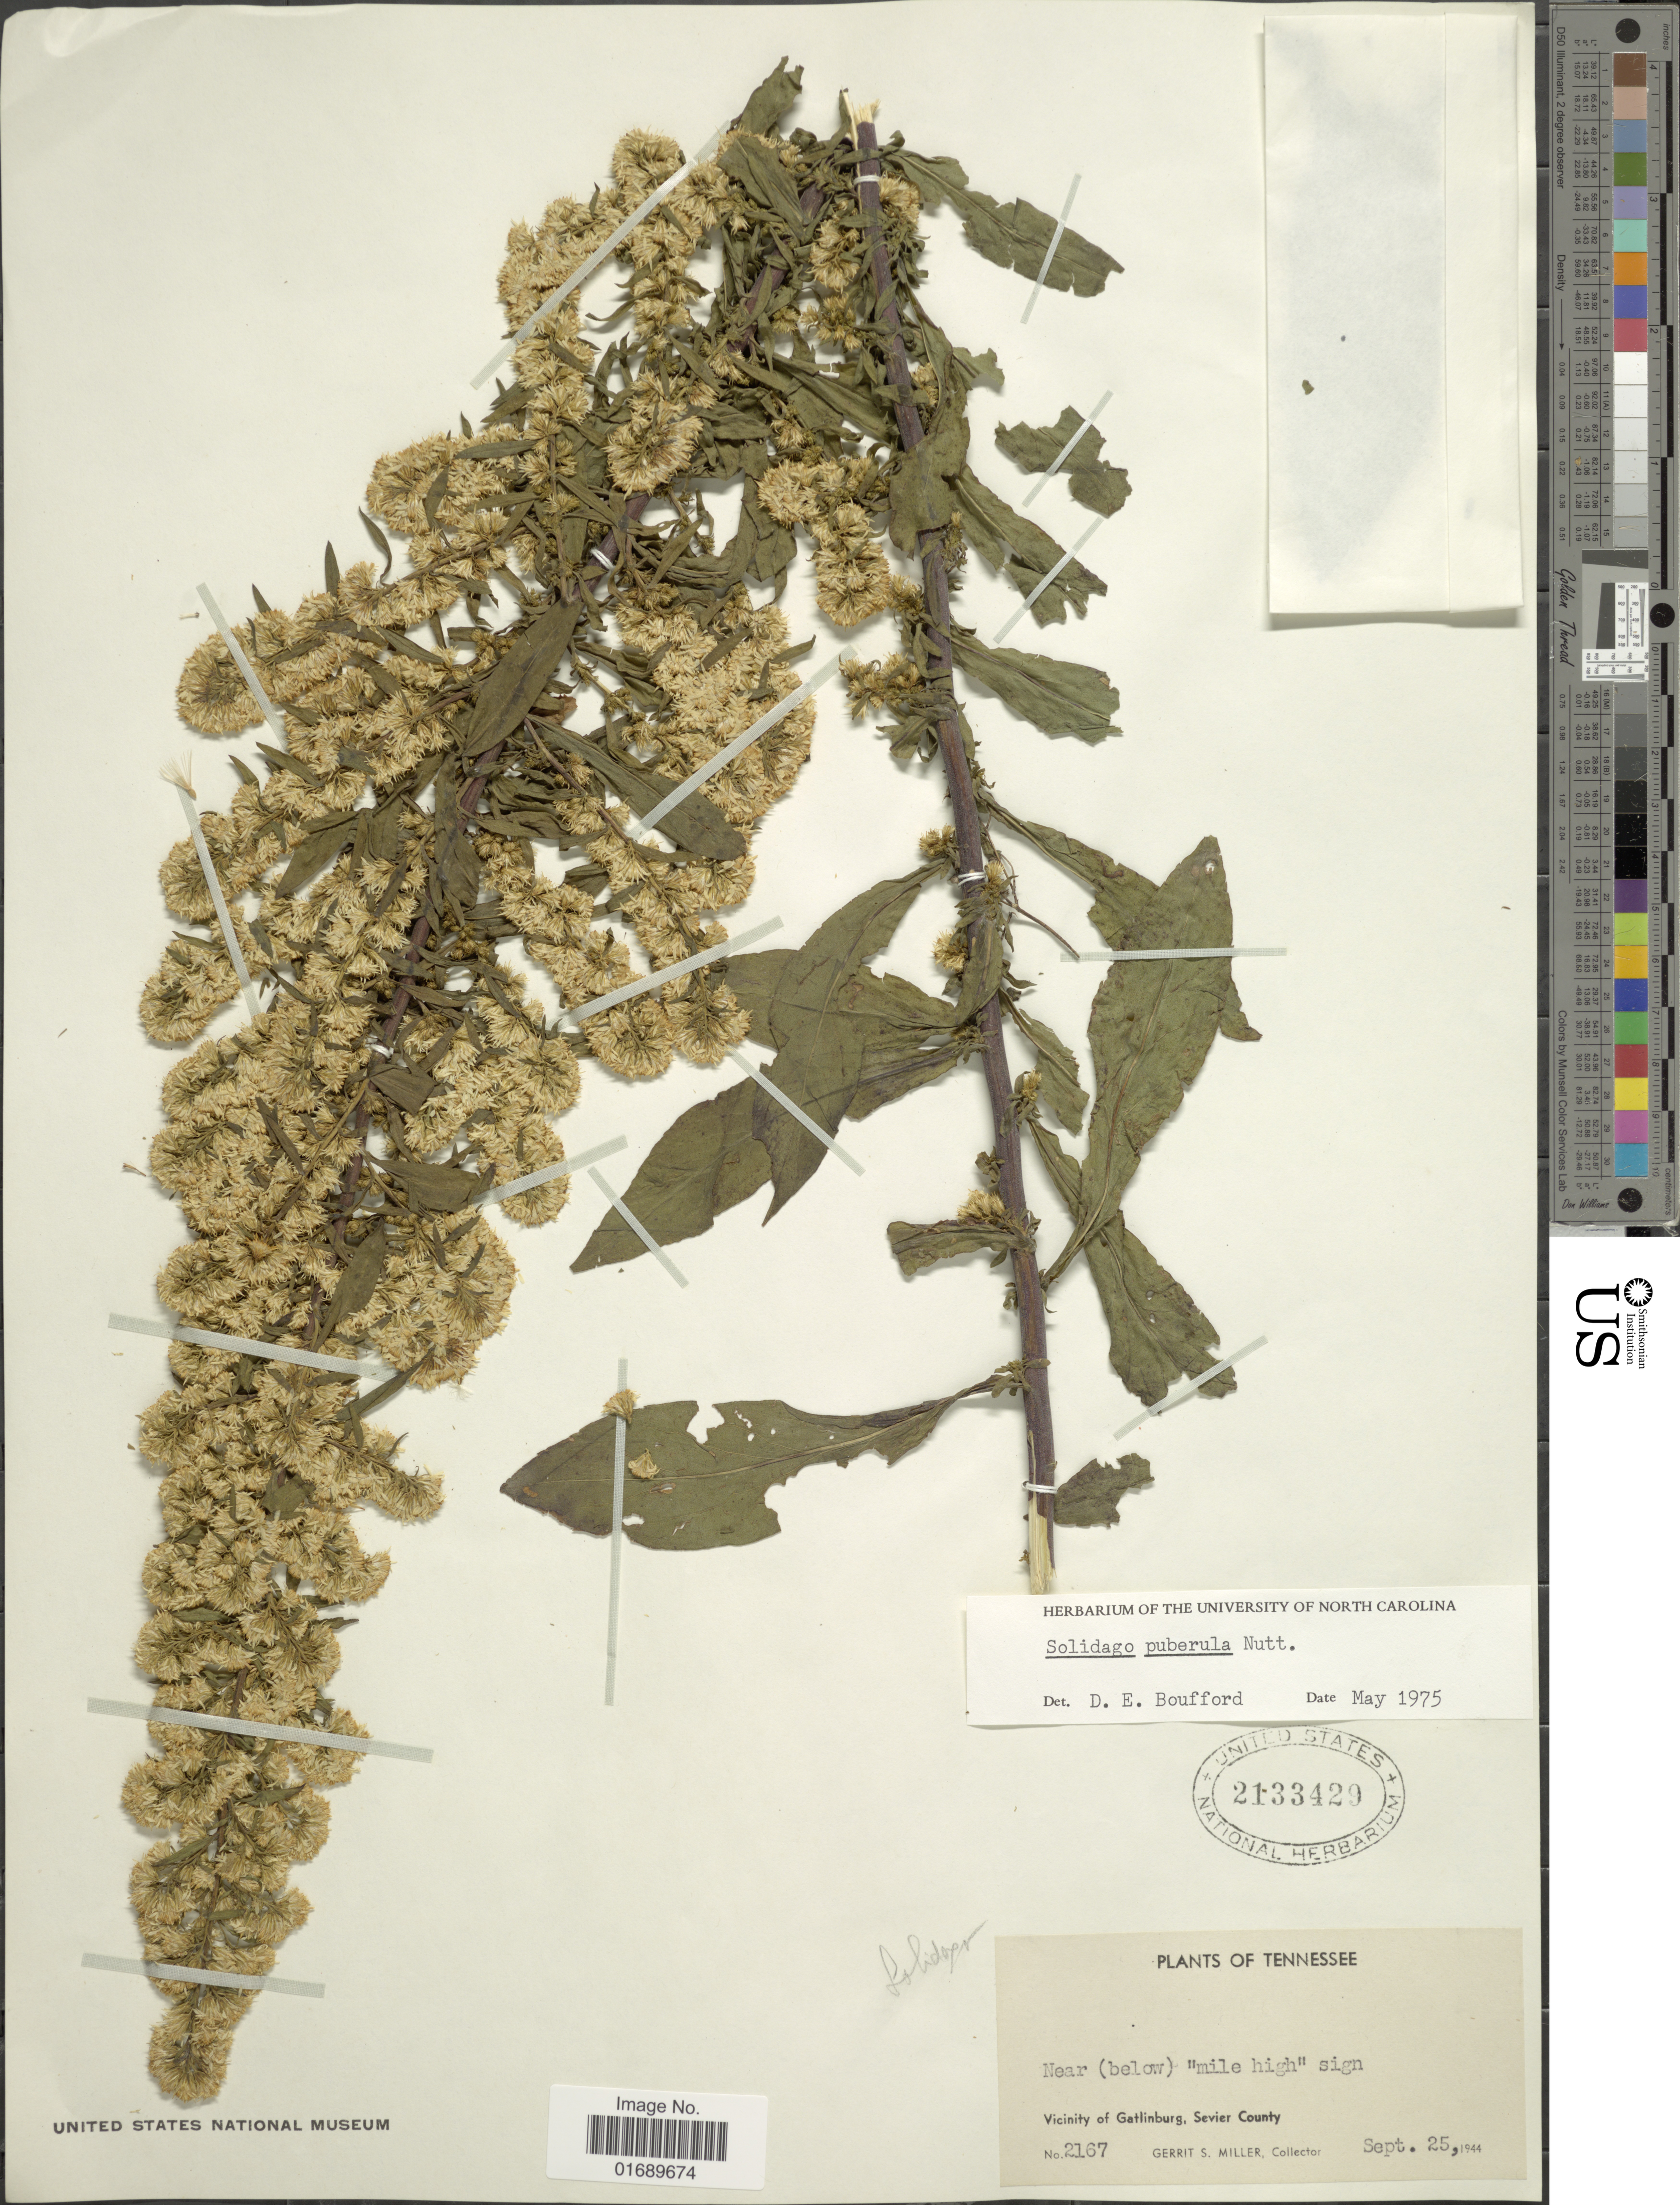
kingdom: Plantae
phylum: Tracheophyta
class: Magnoliopsida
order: Asterales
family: Asteraceae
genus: Solidago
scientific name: Solidago puberula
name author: Nutt.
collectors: G. S. Miller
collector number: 2167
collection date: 1944-09-25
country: United States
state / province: Tennessee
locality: Near (belo) 'mile high' signe, Vicinity of Gatlinburg, Sevier County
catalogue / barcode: US 2133429